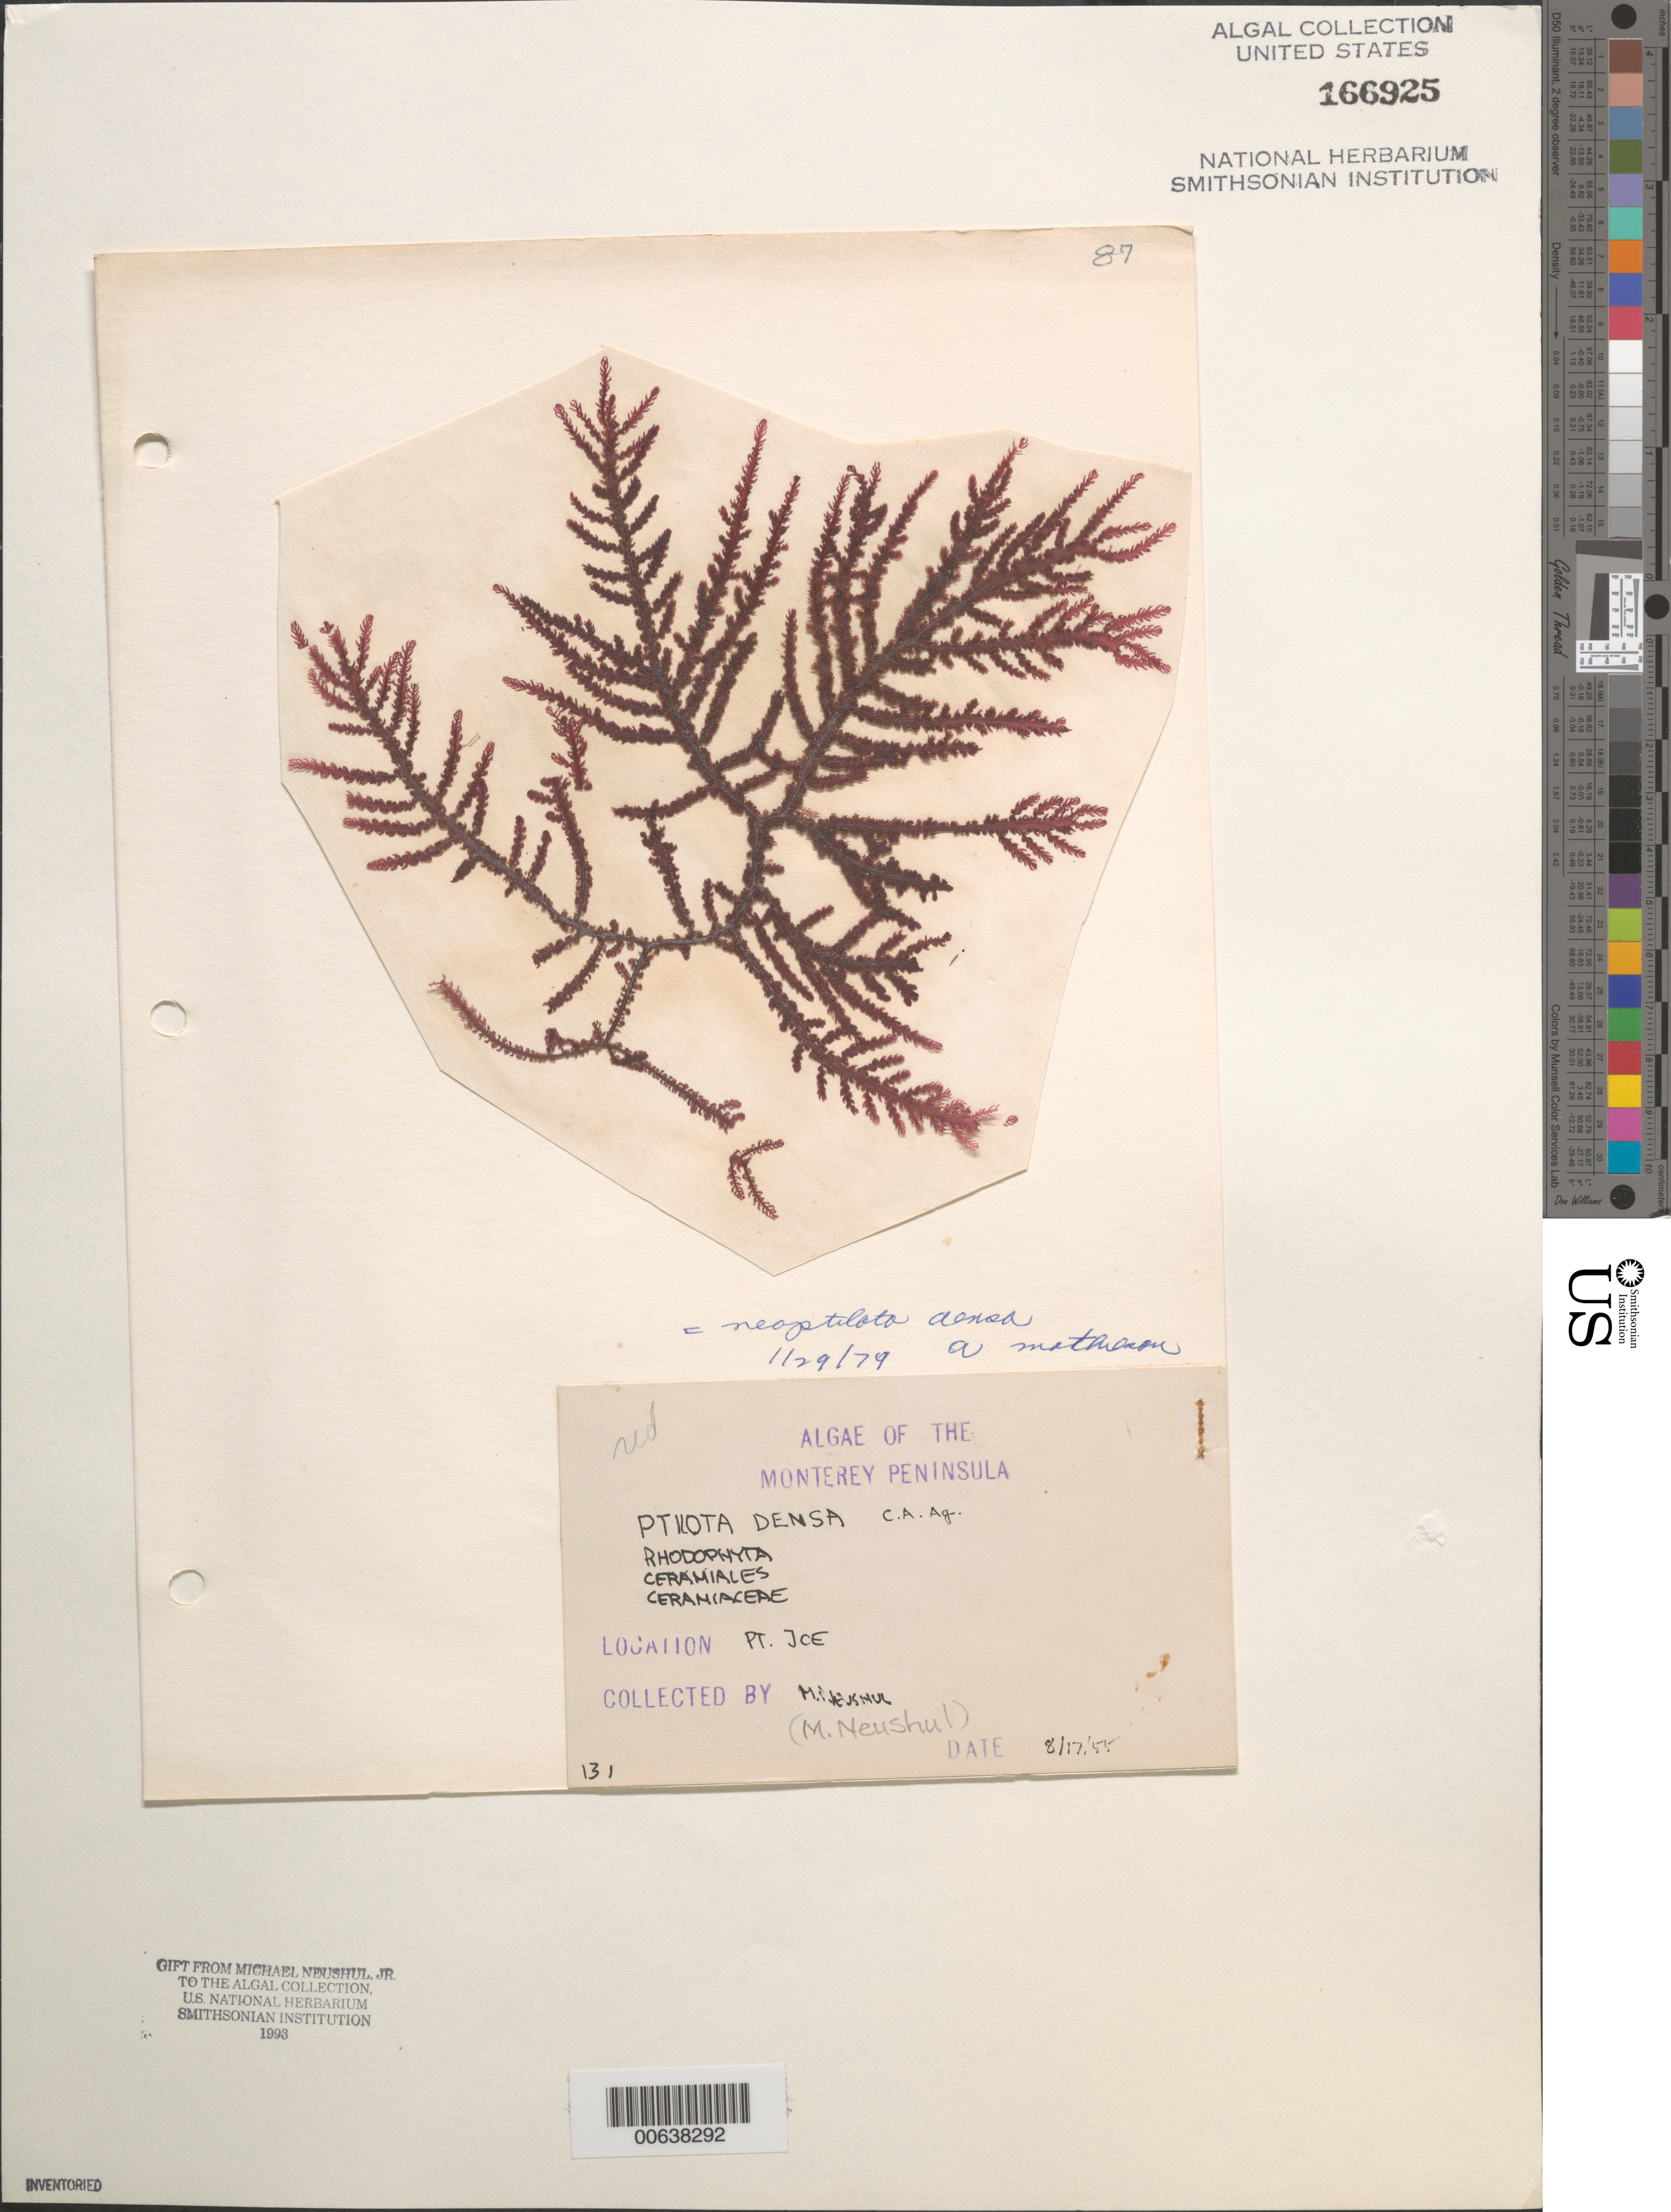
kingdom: Plantae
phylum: Rhodophyta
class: Florideophyceae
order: Ceramiales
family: Wrangeliaceae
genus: Ptilota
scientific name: Ptilota densa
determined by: Algae name updating Project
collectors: M. Neushul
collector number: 131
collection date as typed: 17 Aug 1955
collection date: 1955-08-17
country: United States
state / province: California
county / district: Monterey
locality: Point Joe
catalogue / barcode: US 166925